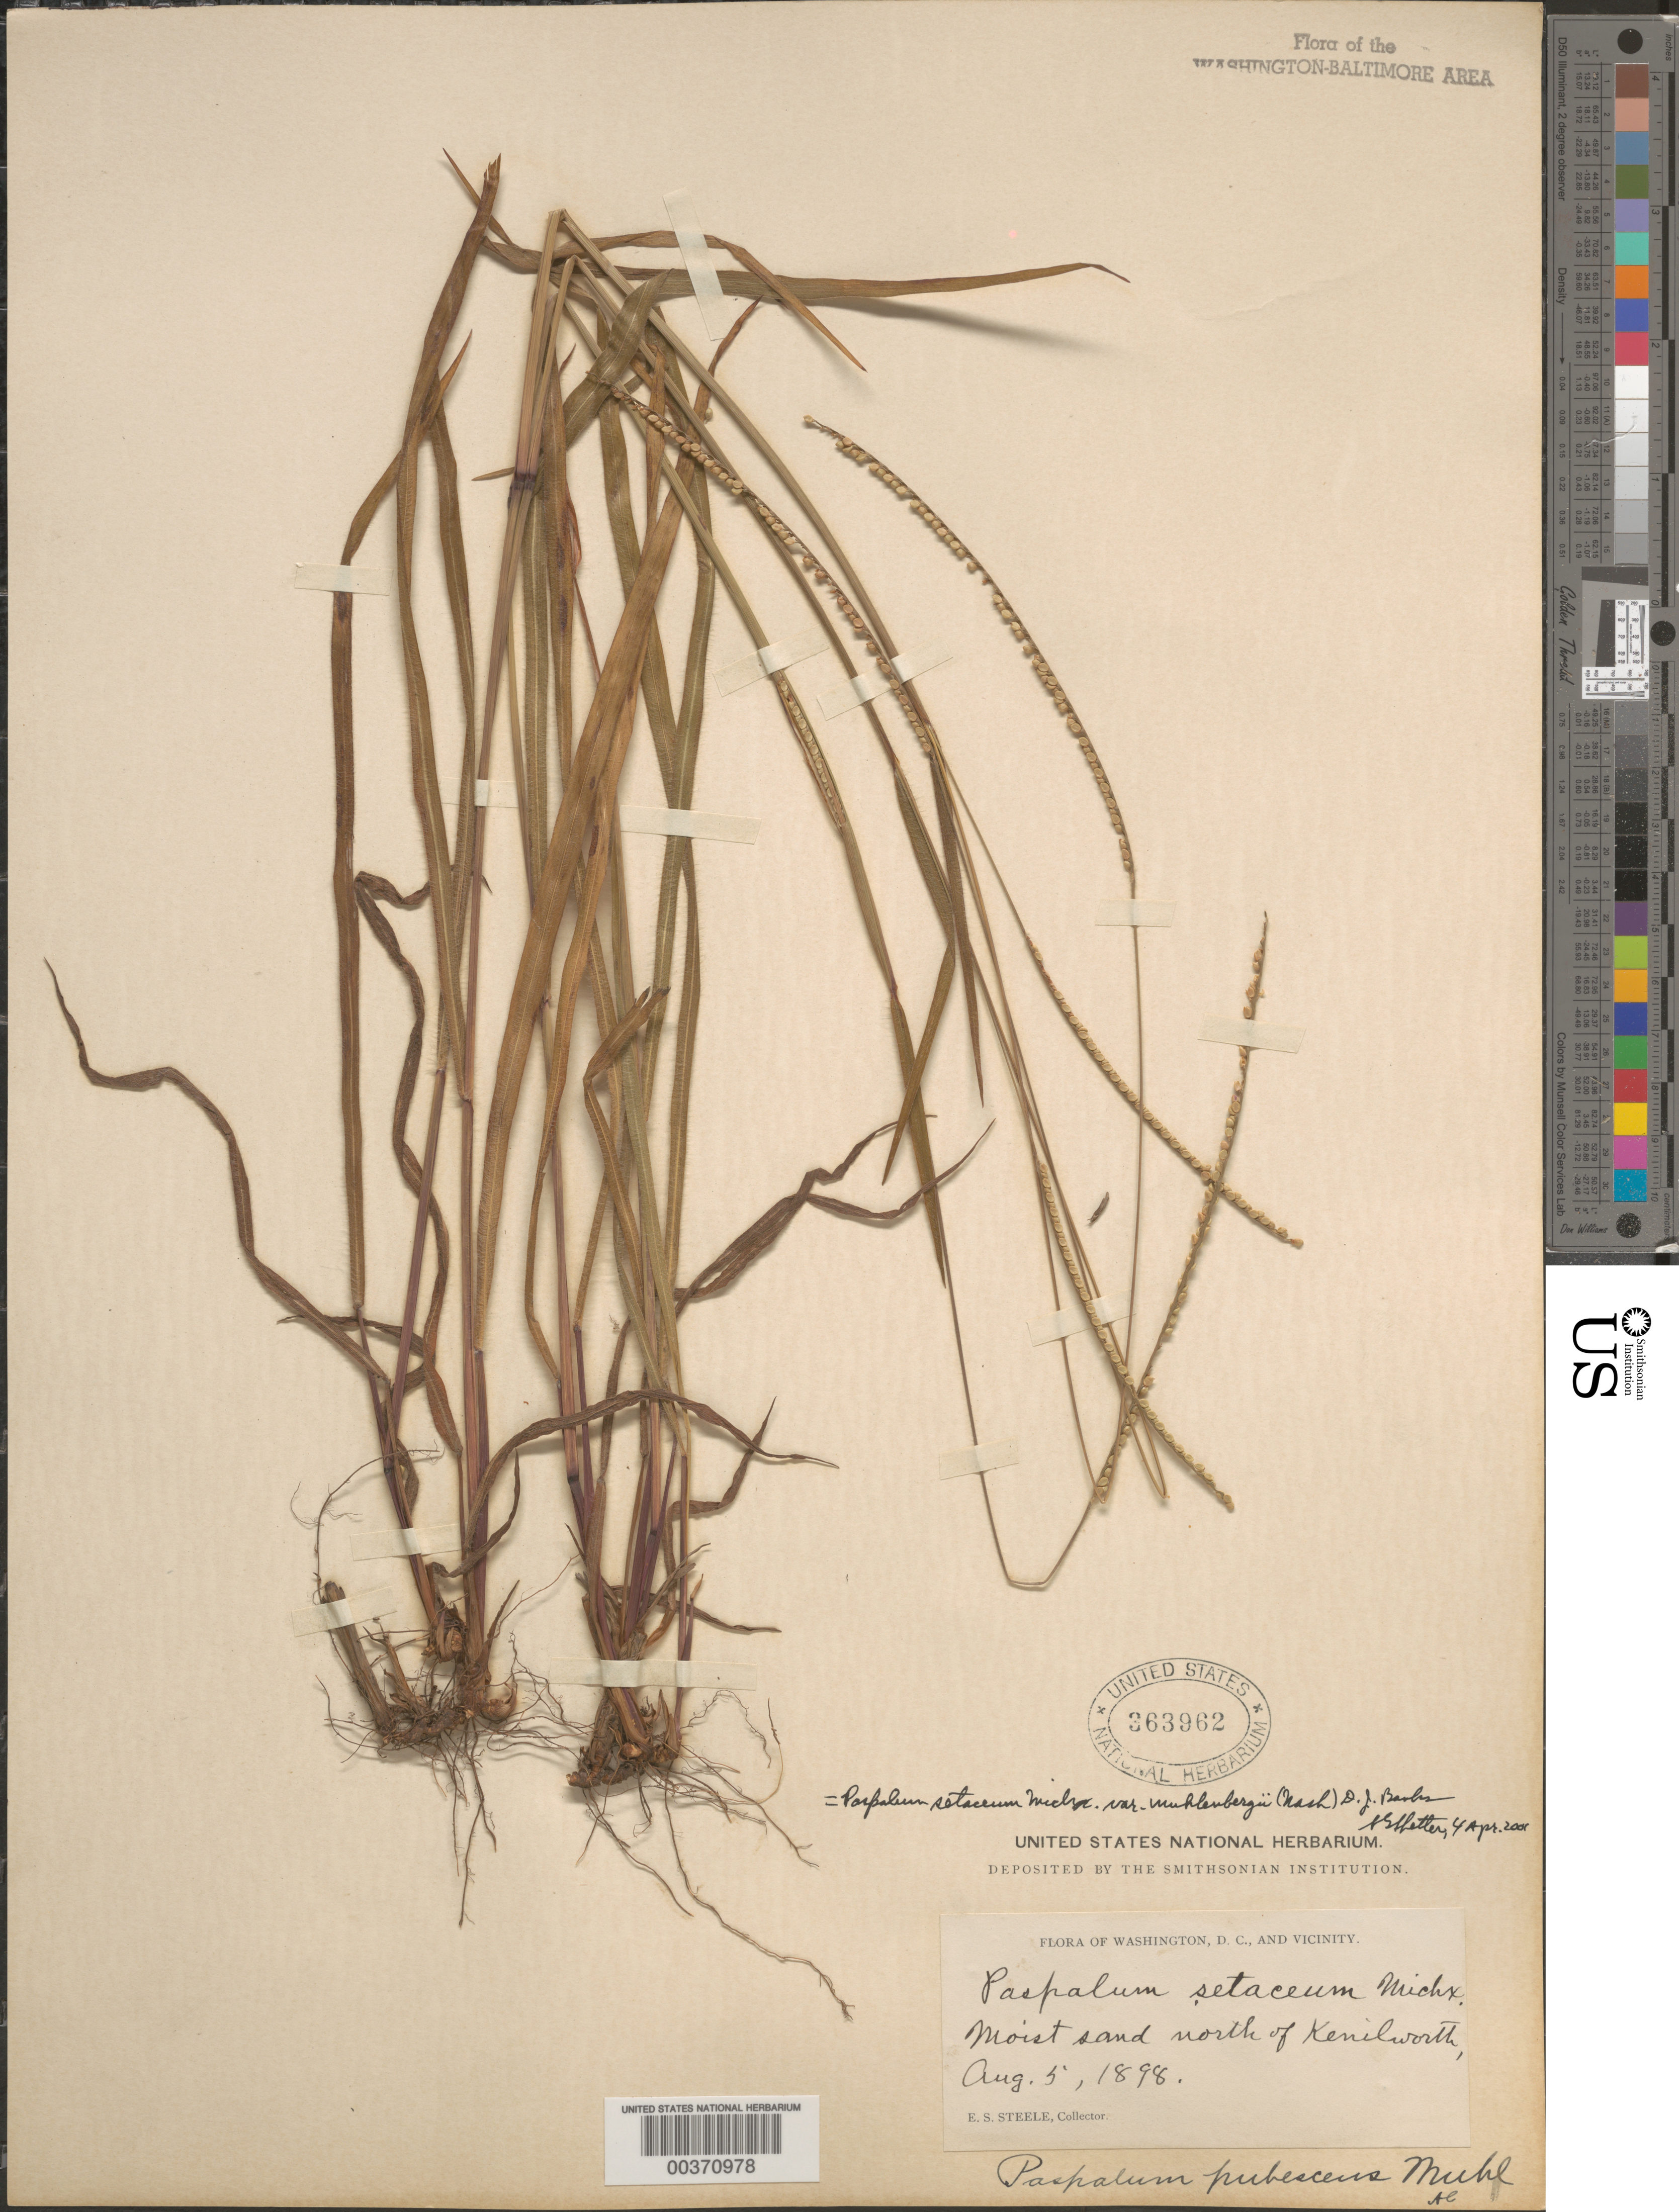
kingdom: Plantae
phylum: Tracheophyta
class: Liliopsida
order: Poales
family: Poaceae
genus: Paspalum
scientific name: Paspalum setaceum var. muhlenbergii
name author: (Nash) D.J. Banks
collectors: E. Steele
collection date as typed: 05 Aug 1898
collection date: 1898-08-05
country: United States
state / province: District of Columbia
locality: North of Kenilworth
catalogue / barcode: US 363962